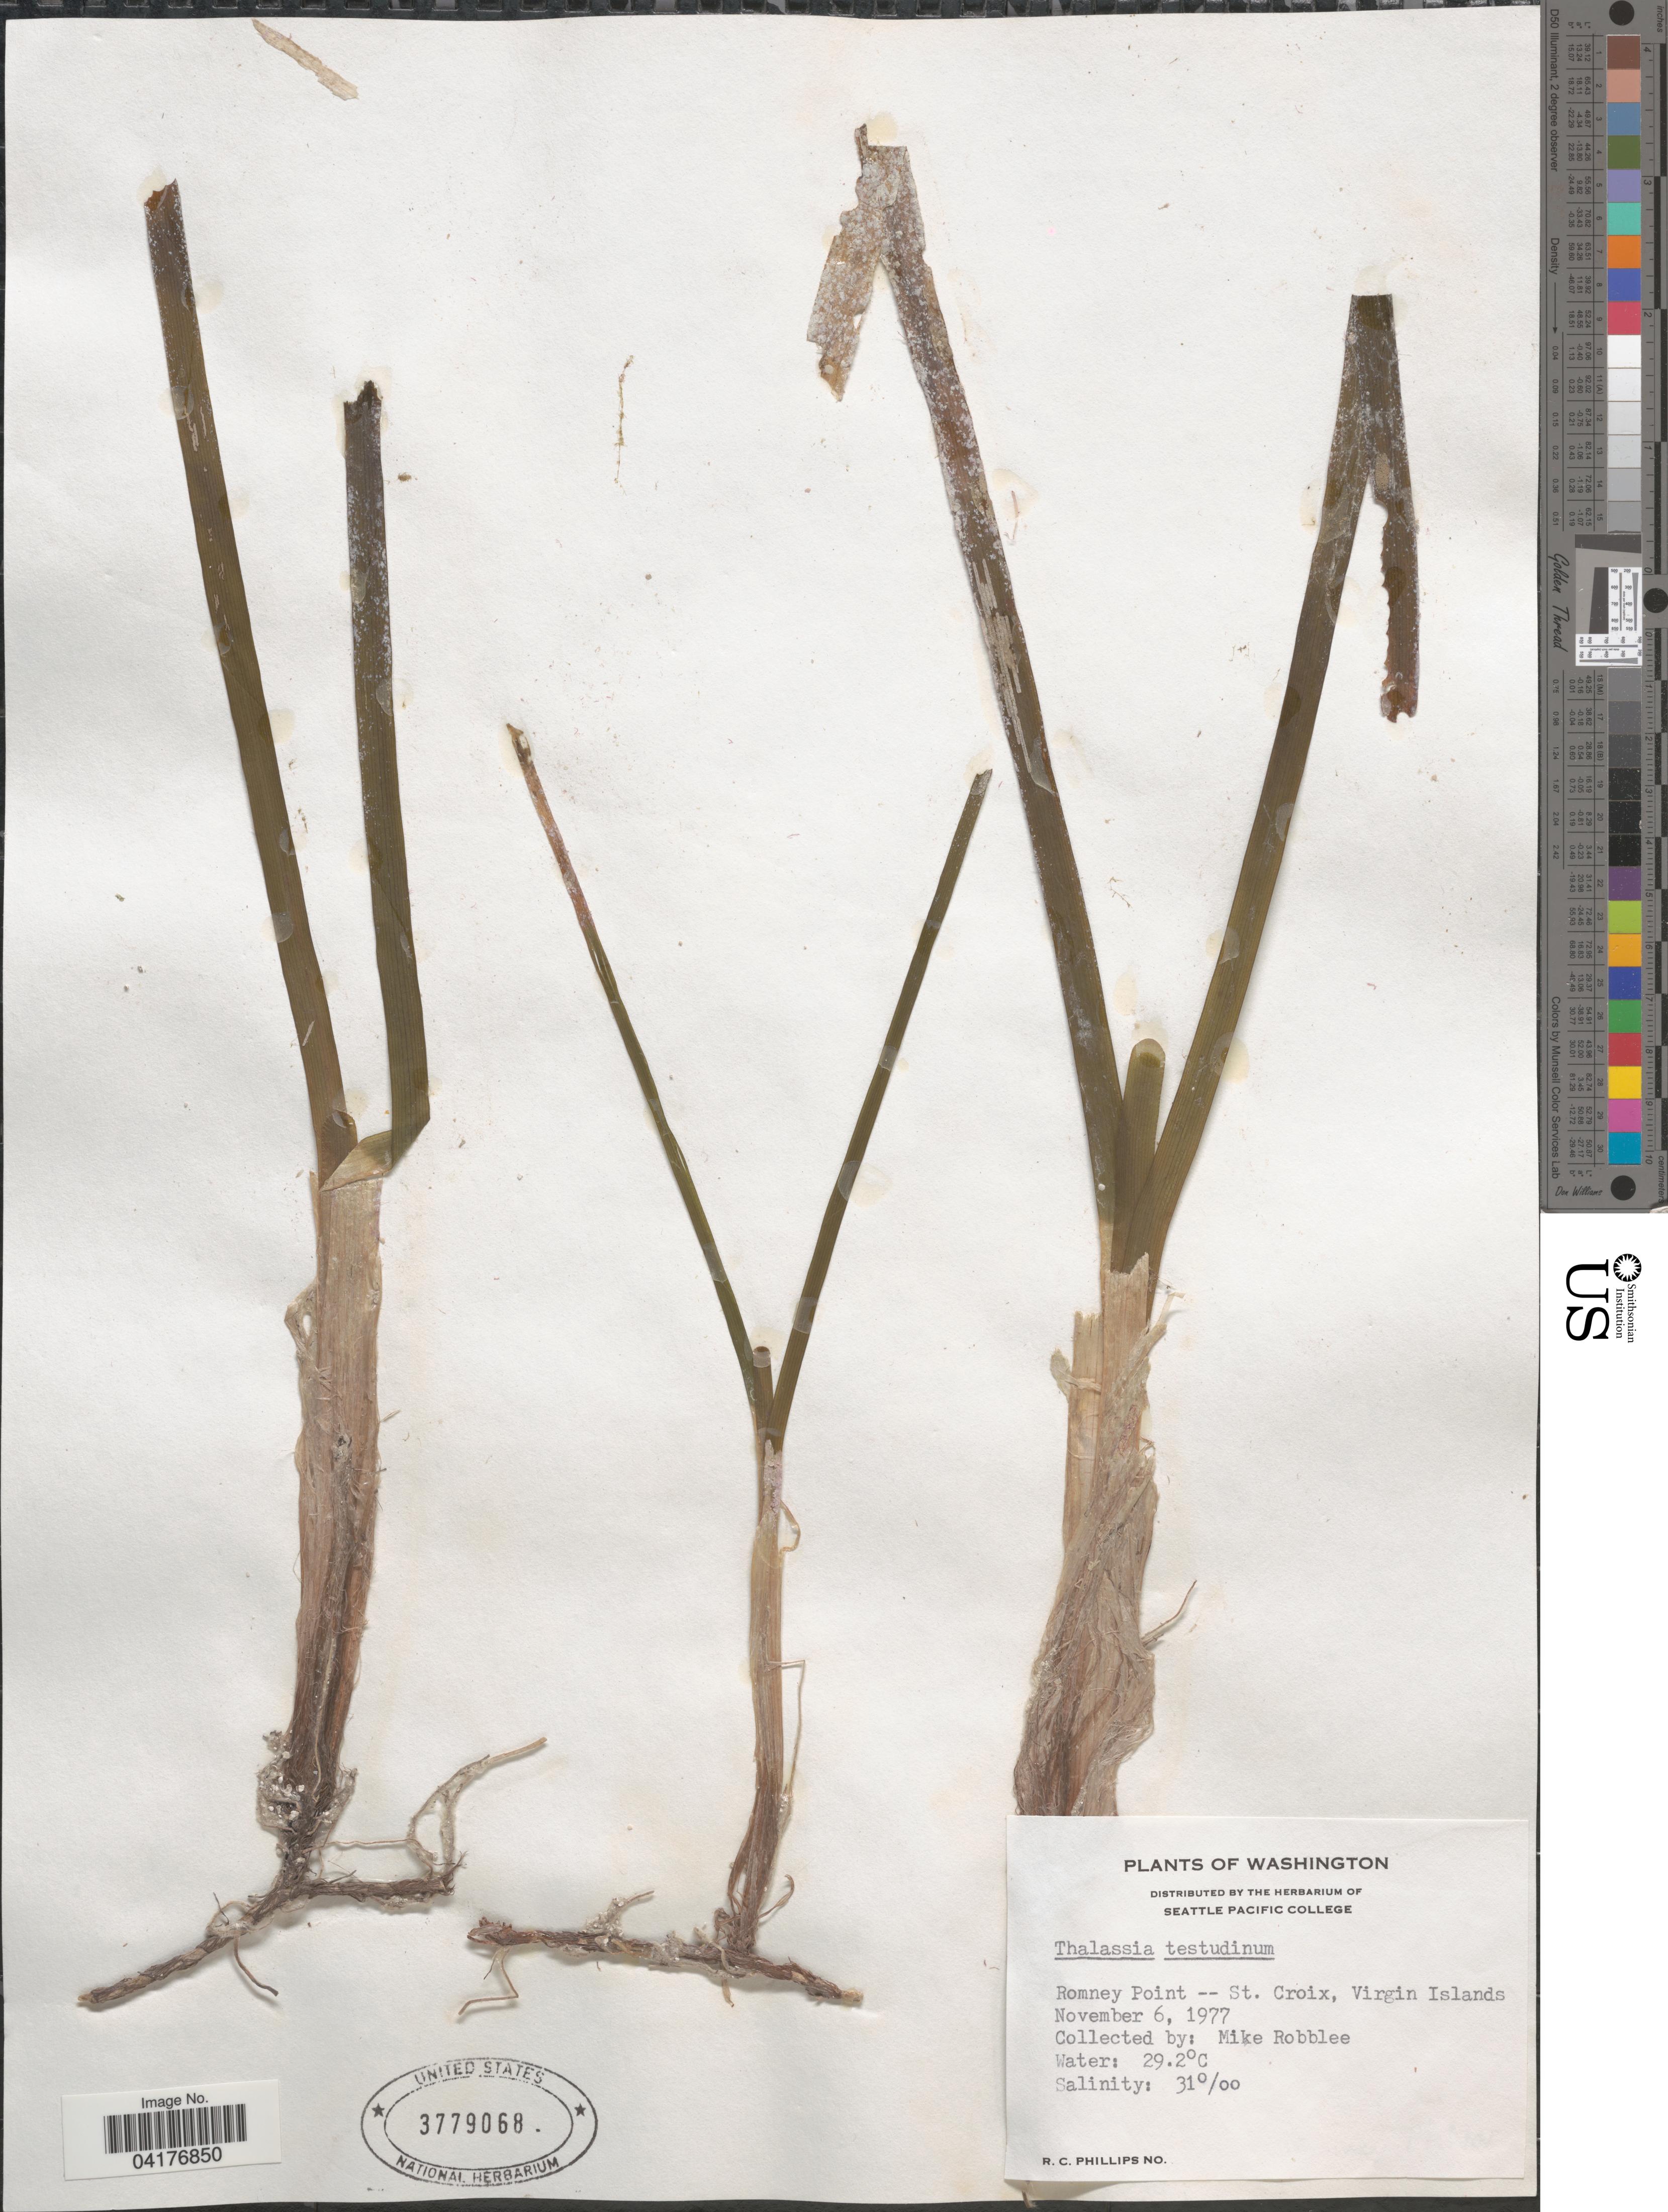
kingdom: Plantae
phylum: Tracheophyta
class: Liliopsida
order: Alismatales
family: Hydrocharitaceae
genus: Thalassia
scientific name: Thalassia testudinum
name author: Banks & Sol. ex K.D. Koenig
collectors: M. Robblee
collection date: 1977-11-06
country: U.S. Virgin Islands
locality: Romney Point -- St. Croix, Virgin Islands.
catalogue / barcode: US 3779068